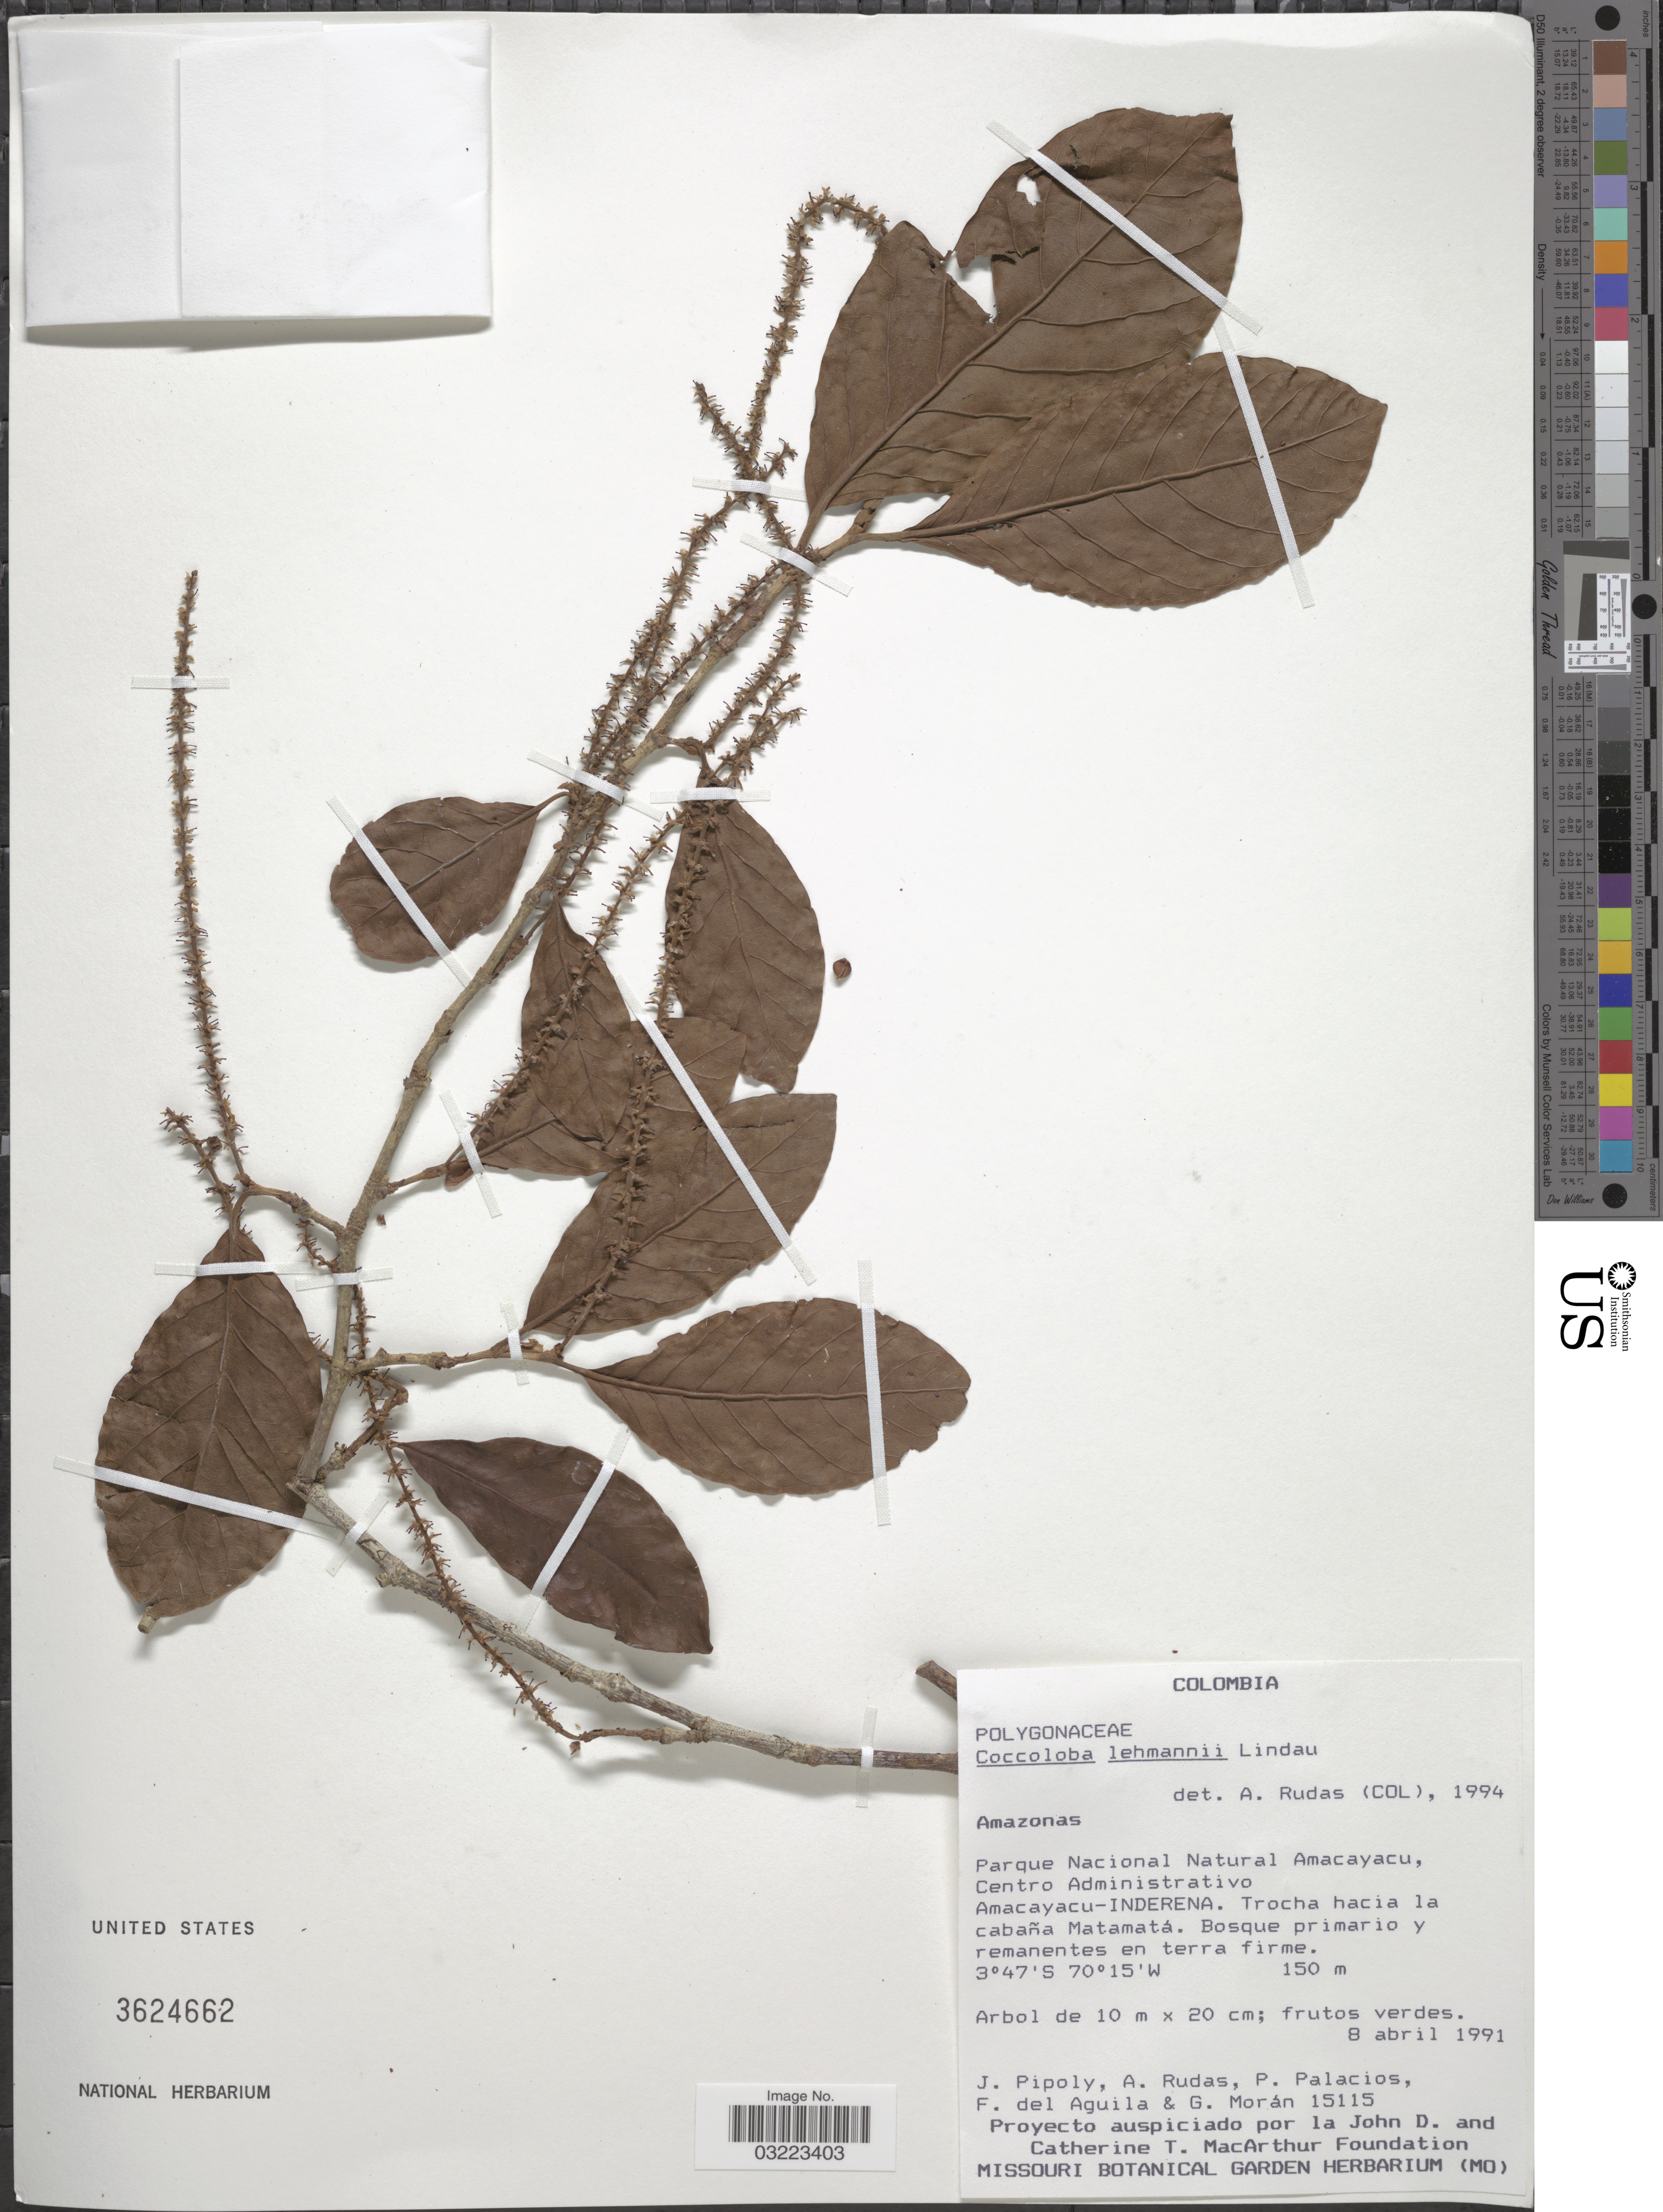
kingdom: Plantae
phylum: Tracheophyta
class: Magnoliopsida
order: Caryophyllales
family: Polygonaceae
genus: Coccoloba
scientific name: Coccoloba lehmannii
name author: Lindau ex Hieron.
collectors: J. J. Pipoly, A. Rudas, P. Palacios, F. Aguila & G. Moran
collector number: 15115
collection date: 1991-04-08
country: Colombia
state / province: Amazônas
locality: Parque Nacional Natural Amacayacu, Centro Administrativo Amacayacu-Inderena. Trocha hacia la cabaña Matamatá.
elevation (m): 150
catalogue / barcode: US 3624662